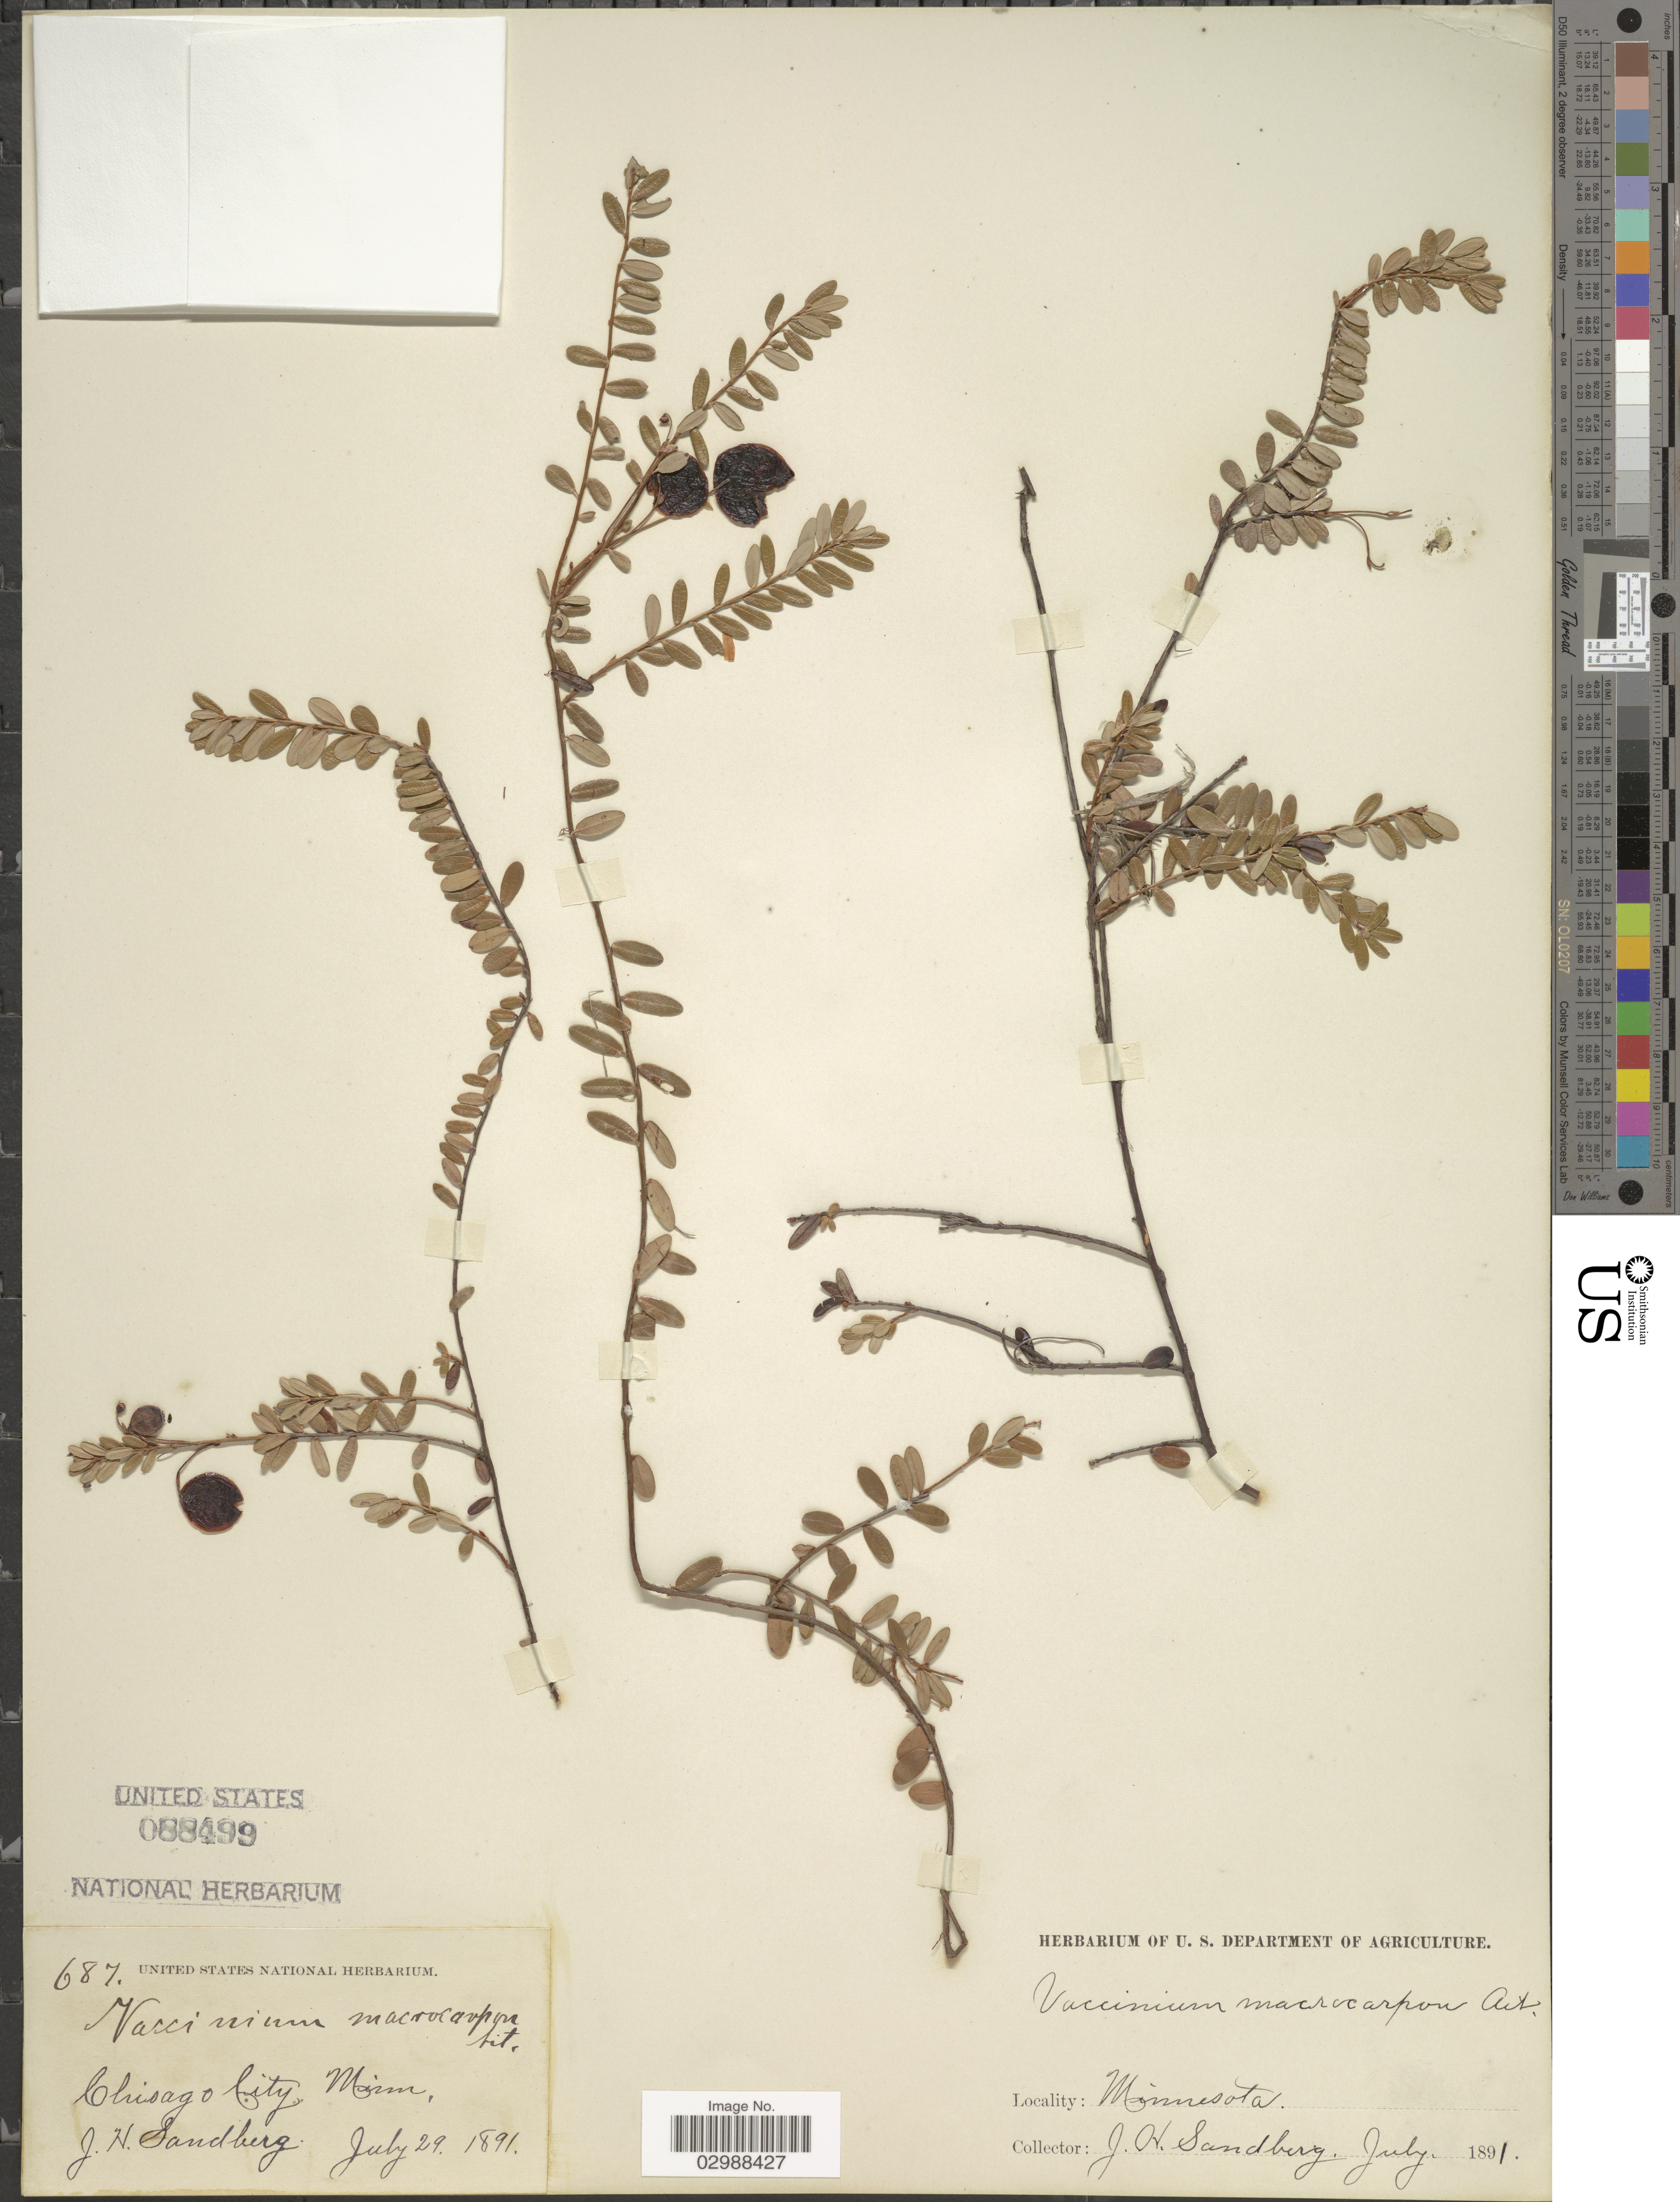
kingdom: Plantae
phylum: Tracheophyta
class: Magnoliopsida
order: Ericales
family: Ericaceae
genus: Vaccinium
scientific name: Vaccinium macrocarpon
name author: Aiton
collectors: J. H. Sandberg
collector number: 687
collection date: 1891-07-29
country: United States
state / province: Minnesota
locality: Chisago City Minn.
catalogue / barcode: US 88499